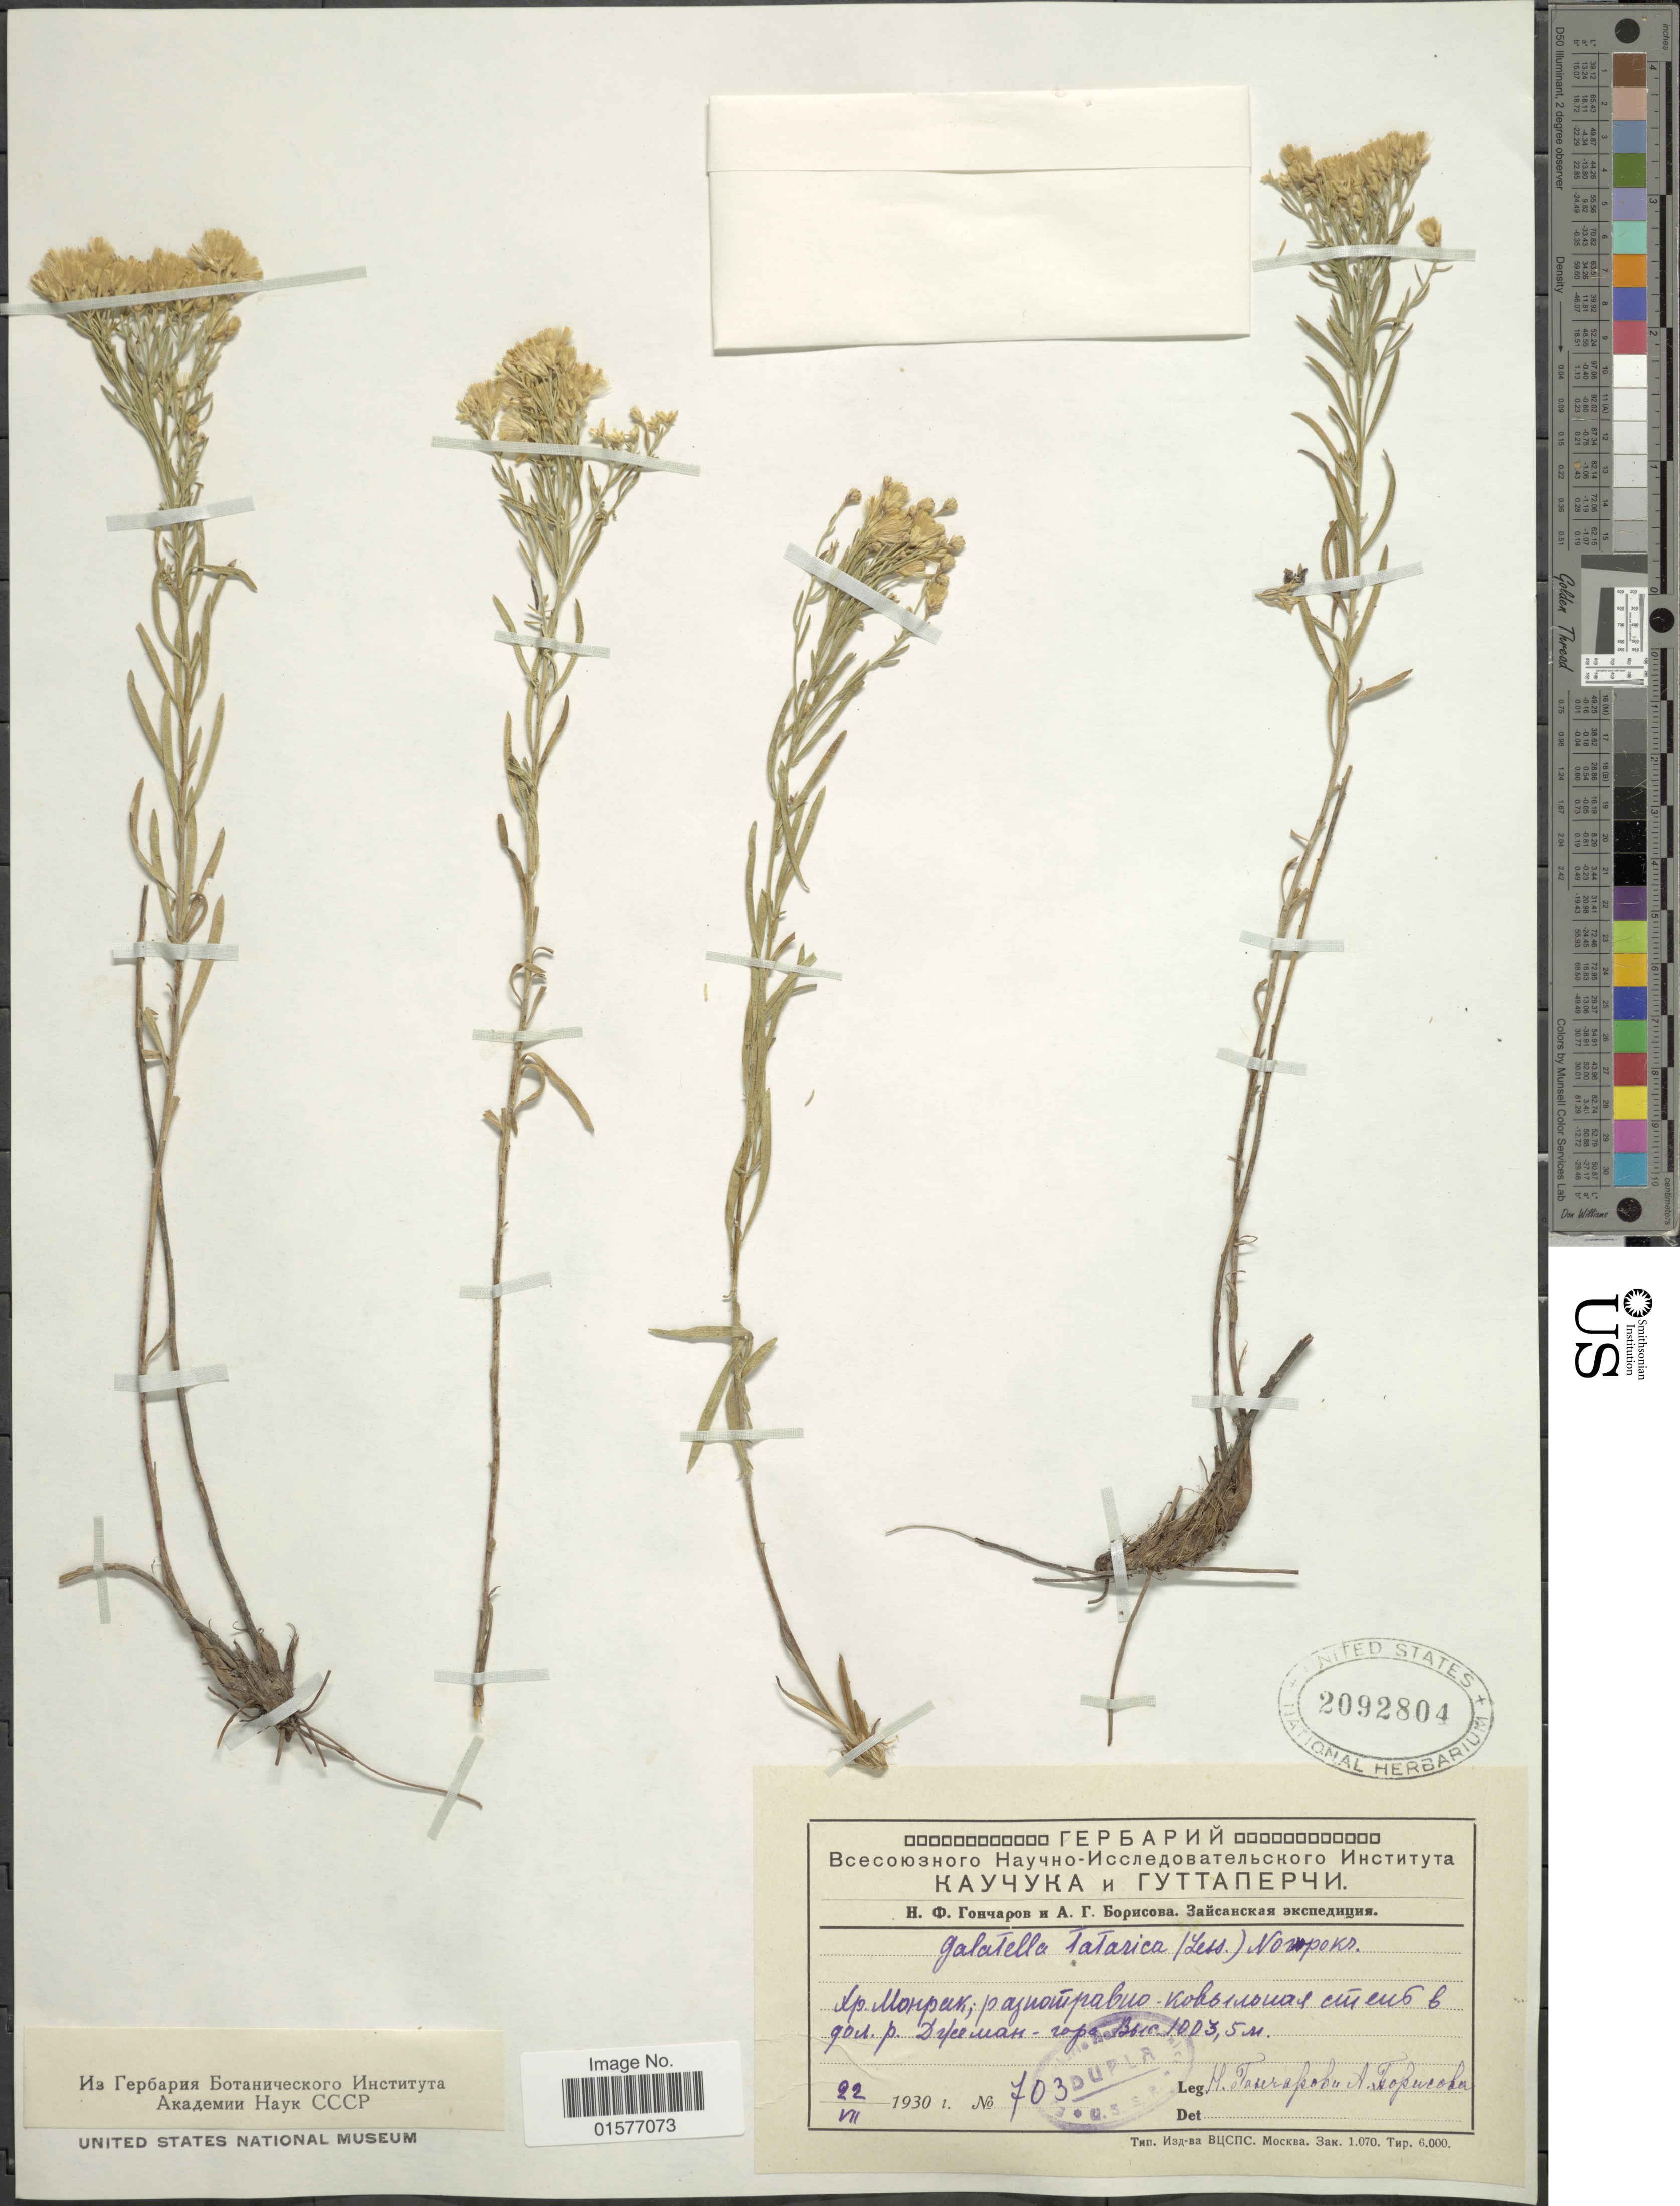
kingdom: Plantae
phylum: Tracheophyta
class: Magnoliopsida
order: Asterales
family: Asteraceae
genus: Linosyris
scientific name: Linosyris tatarica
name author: (Less.) C.A. Mey. in Bong. & C.A. Mey.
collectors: N. Goncharov & A. Borisova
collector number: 703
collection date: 1930-07-22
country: Kazakhstan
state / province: East Kazakhstan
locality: Zaysan, Monrak ridge, Valley of Dzhaman river.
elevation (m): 10035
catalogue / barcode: US 2092804